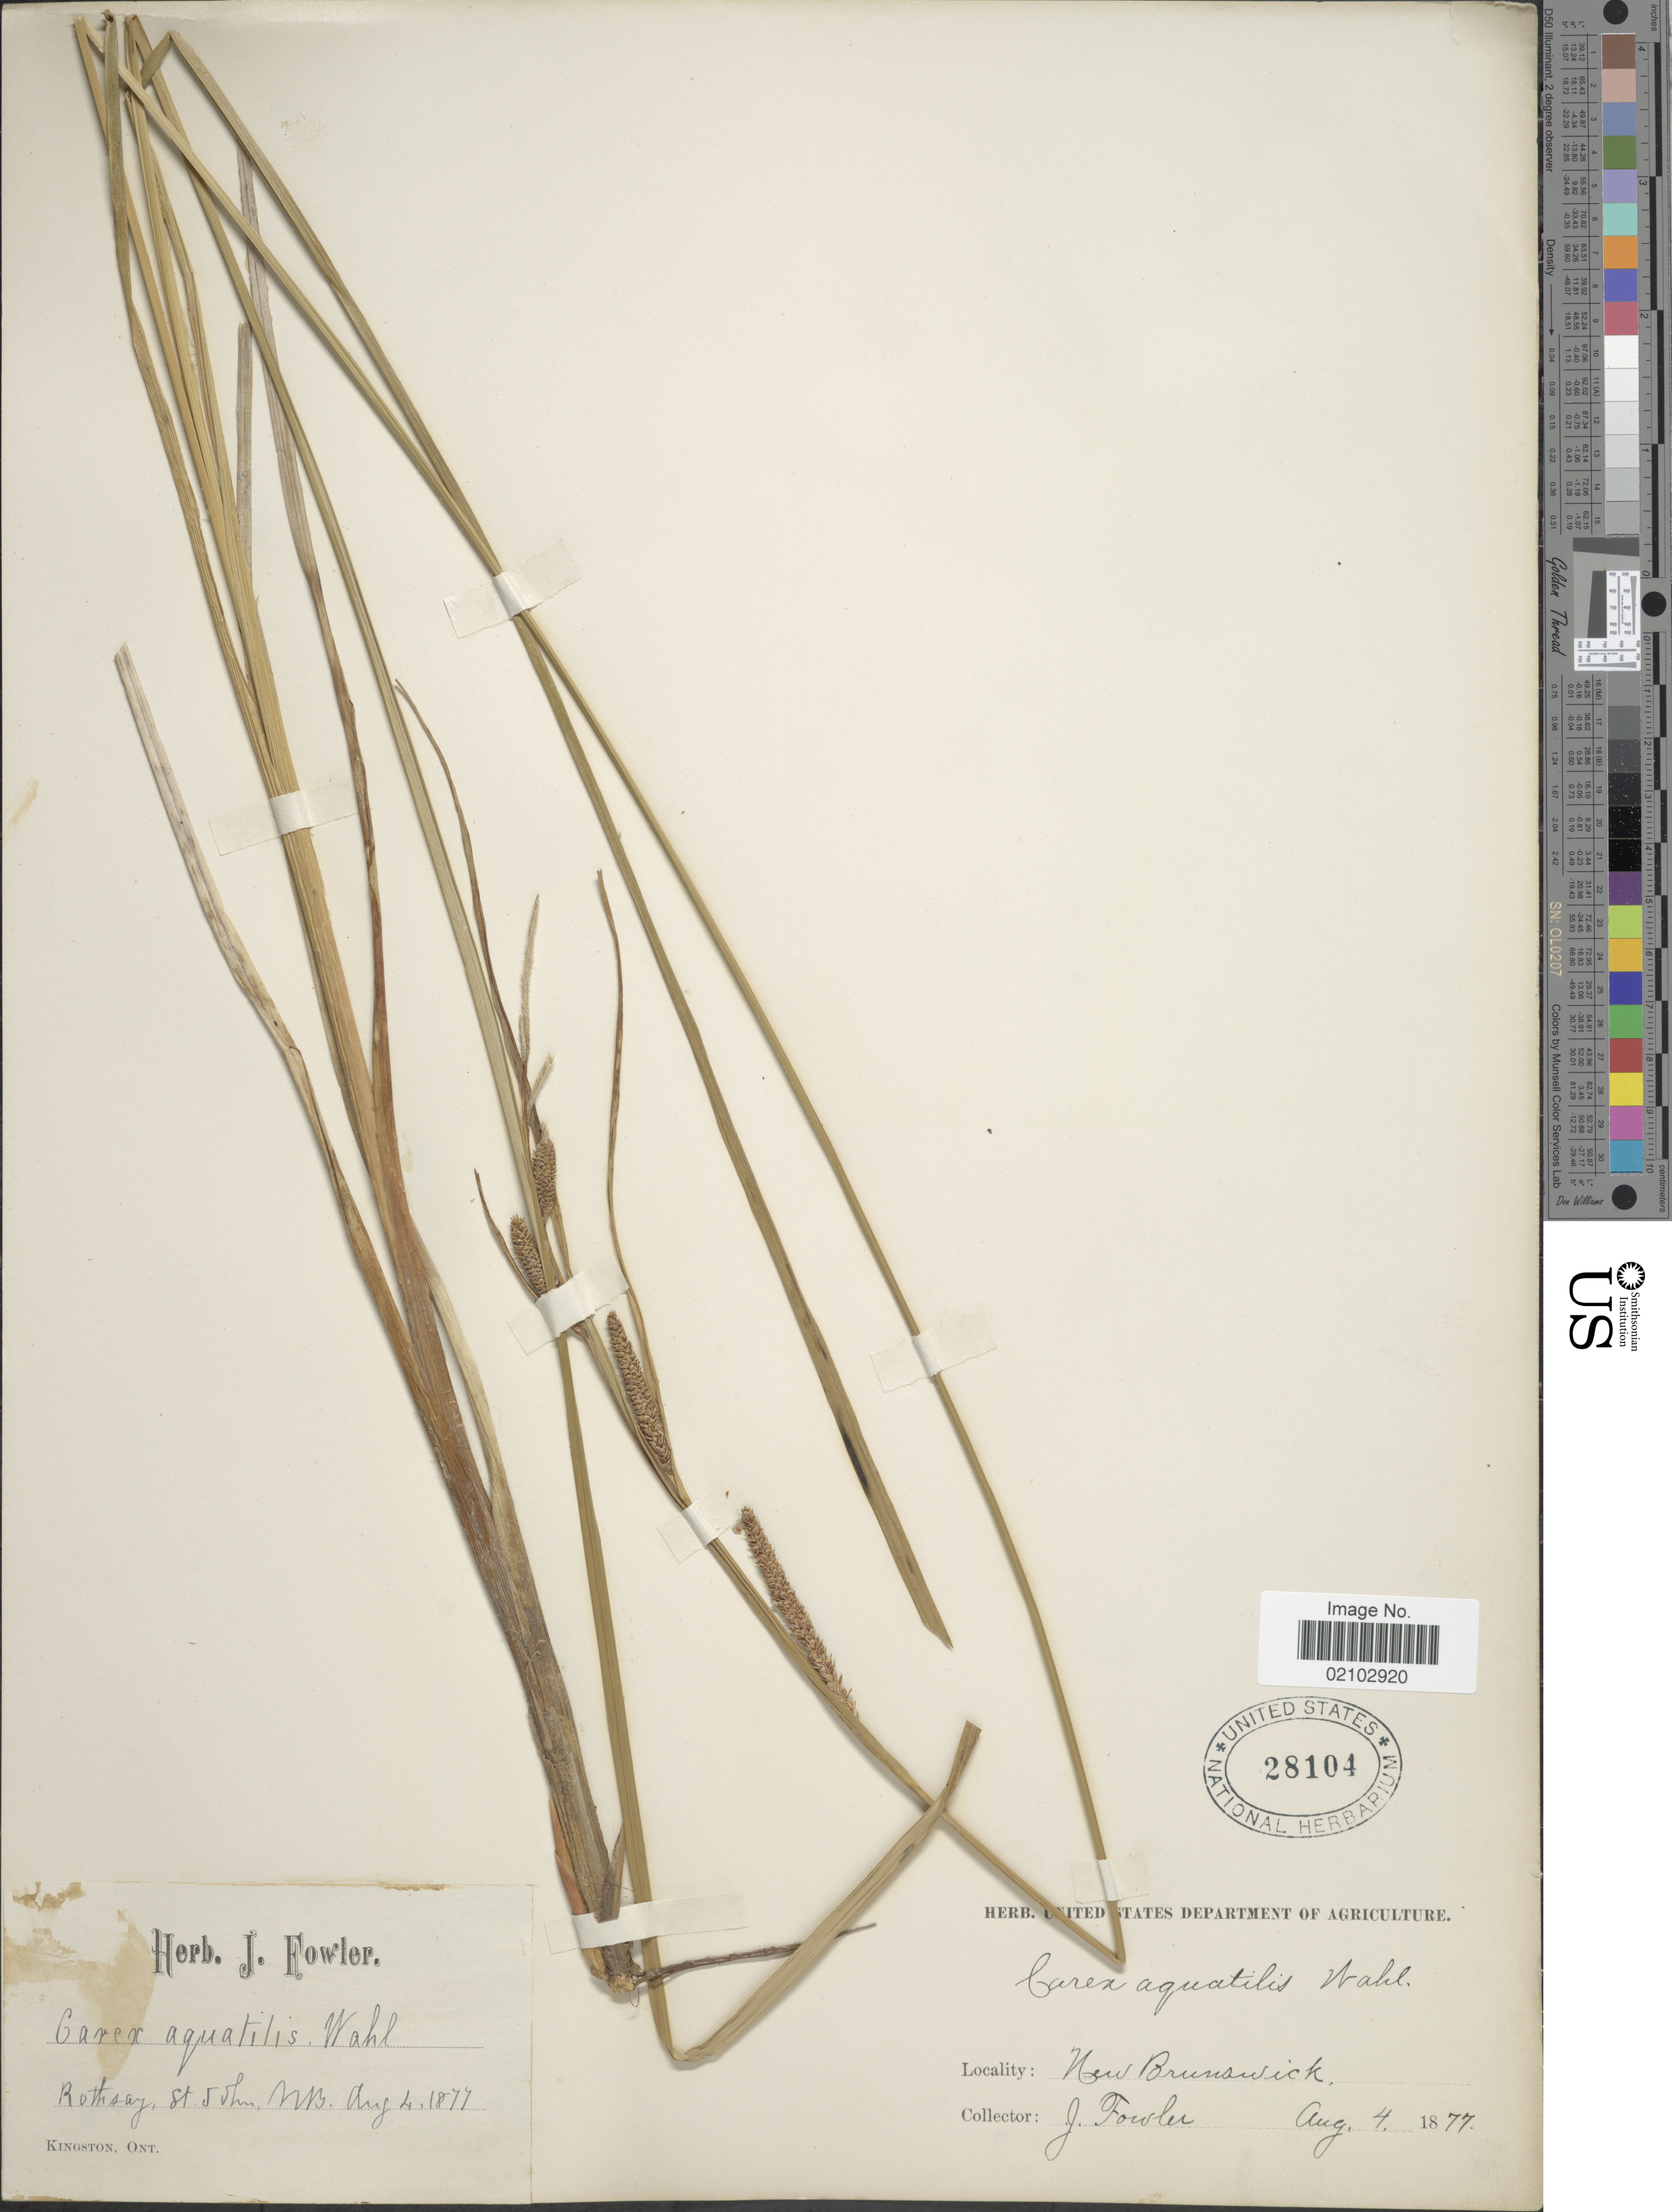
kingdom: Plantae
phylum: Tracheophyta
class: Liliopsida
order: Poales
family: Cyperaceae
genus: Carex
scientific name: Carex aquatilis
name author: Wahlenb.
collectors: J. P. Fowler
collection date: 1877-08-04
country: Canada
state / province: New Brunswick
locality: Rothsay, St. John.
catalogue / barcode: US 28104